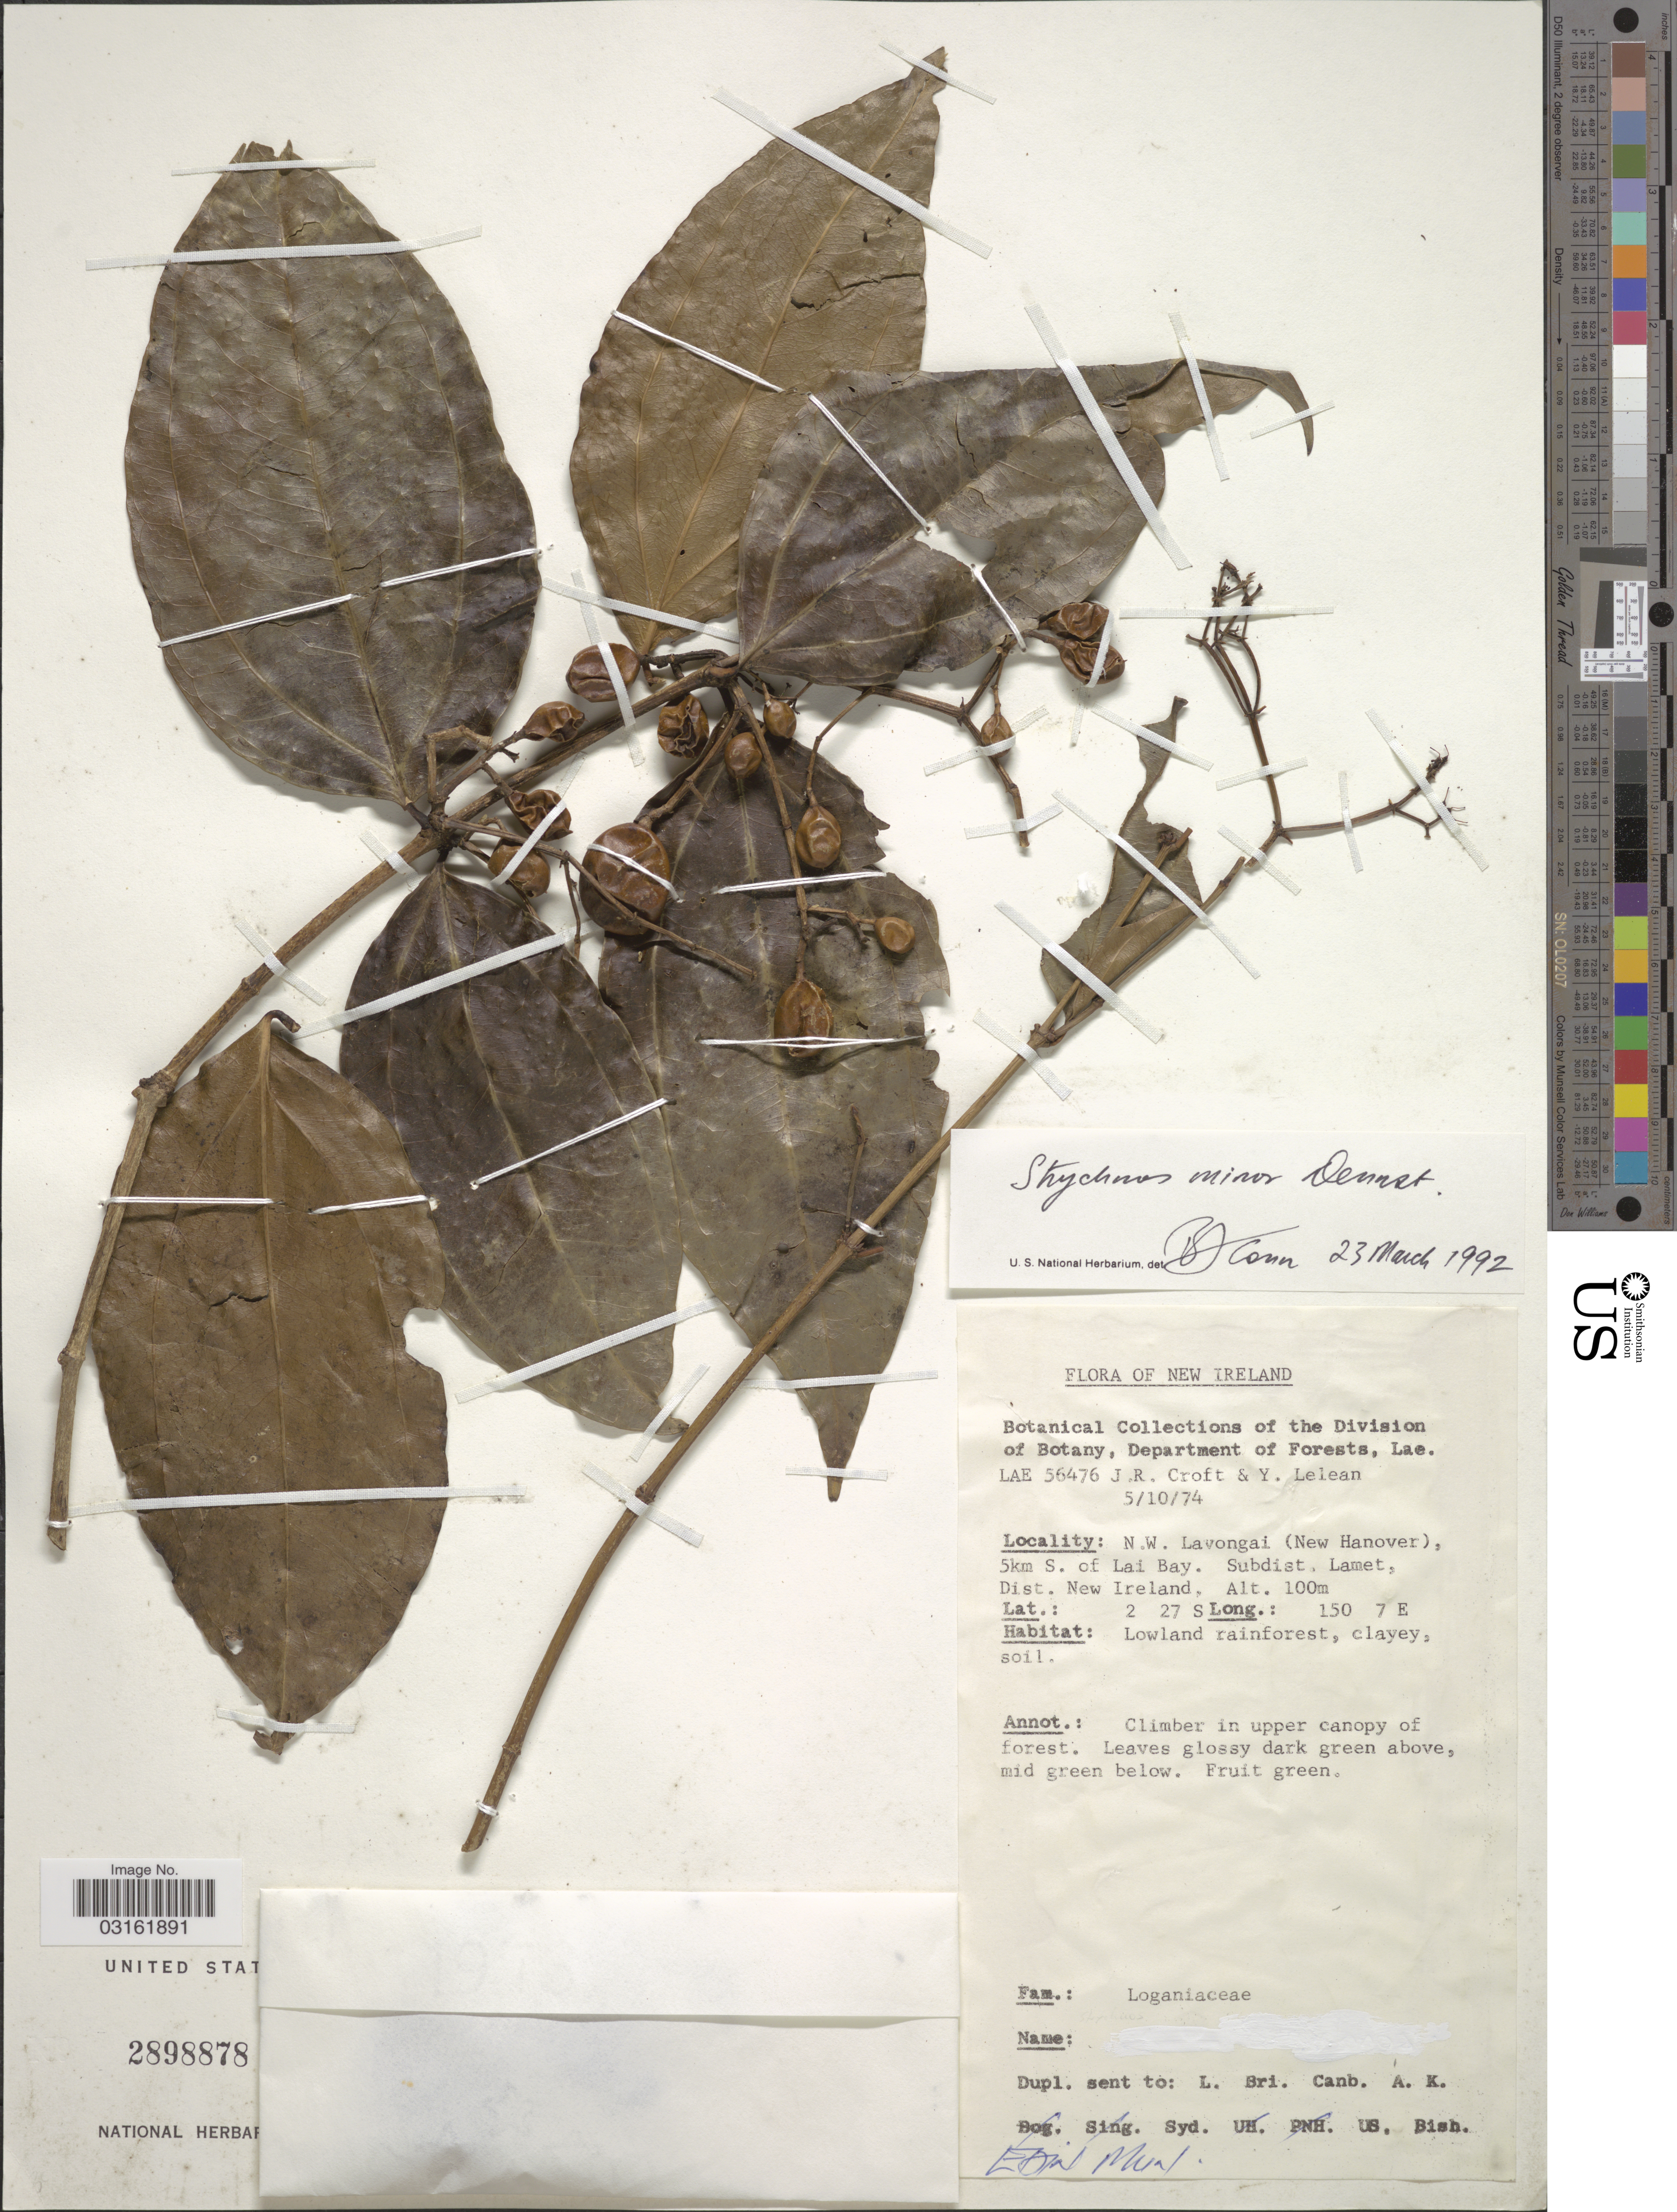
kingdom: Plantae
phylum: Tracheophyta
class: Magnoliopsida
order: Gentianales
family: Loganiaceae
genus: Strychnos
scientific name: Strychnos sp.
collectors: J. R. Croft & Y. Lelean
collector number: LAE56476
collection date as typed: Transcribed d/m/y: 5/10/74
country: Papua New Guinea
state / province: New Ireland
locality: New Ireland. N. W. Lavongai (New Hanover), 5km S. of Lai Bay, Subdist, Lamet, Dist. New Ireland.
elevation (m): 100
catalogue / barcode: US 2898878